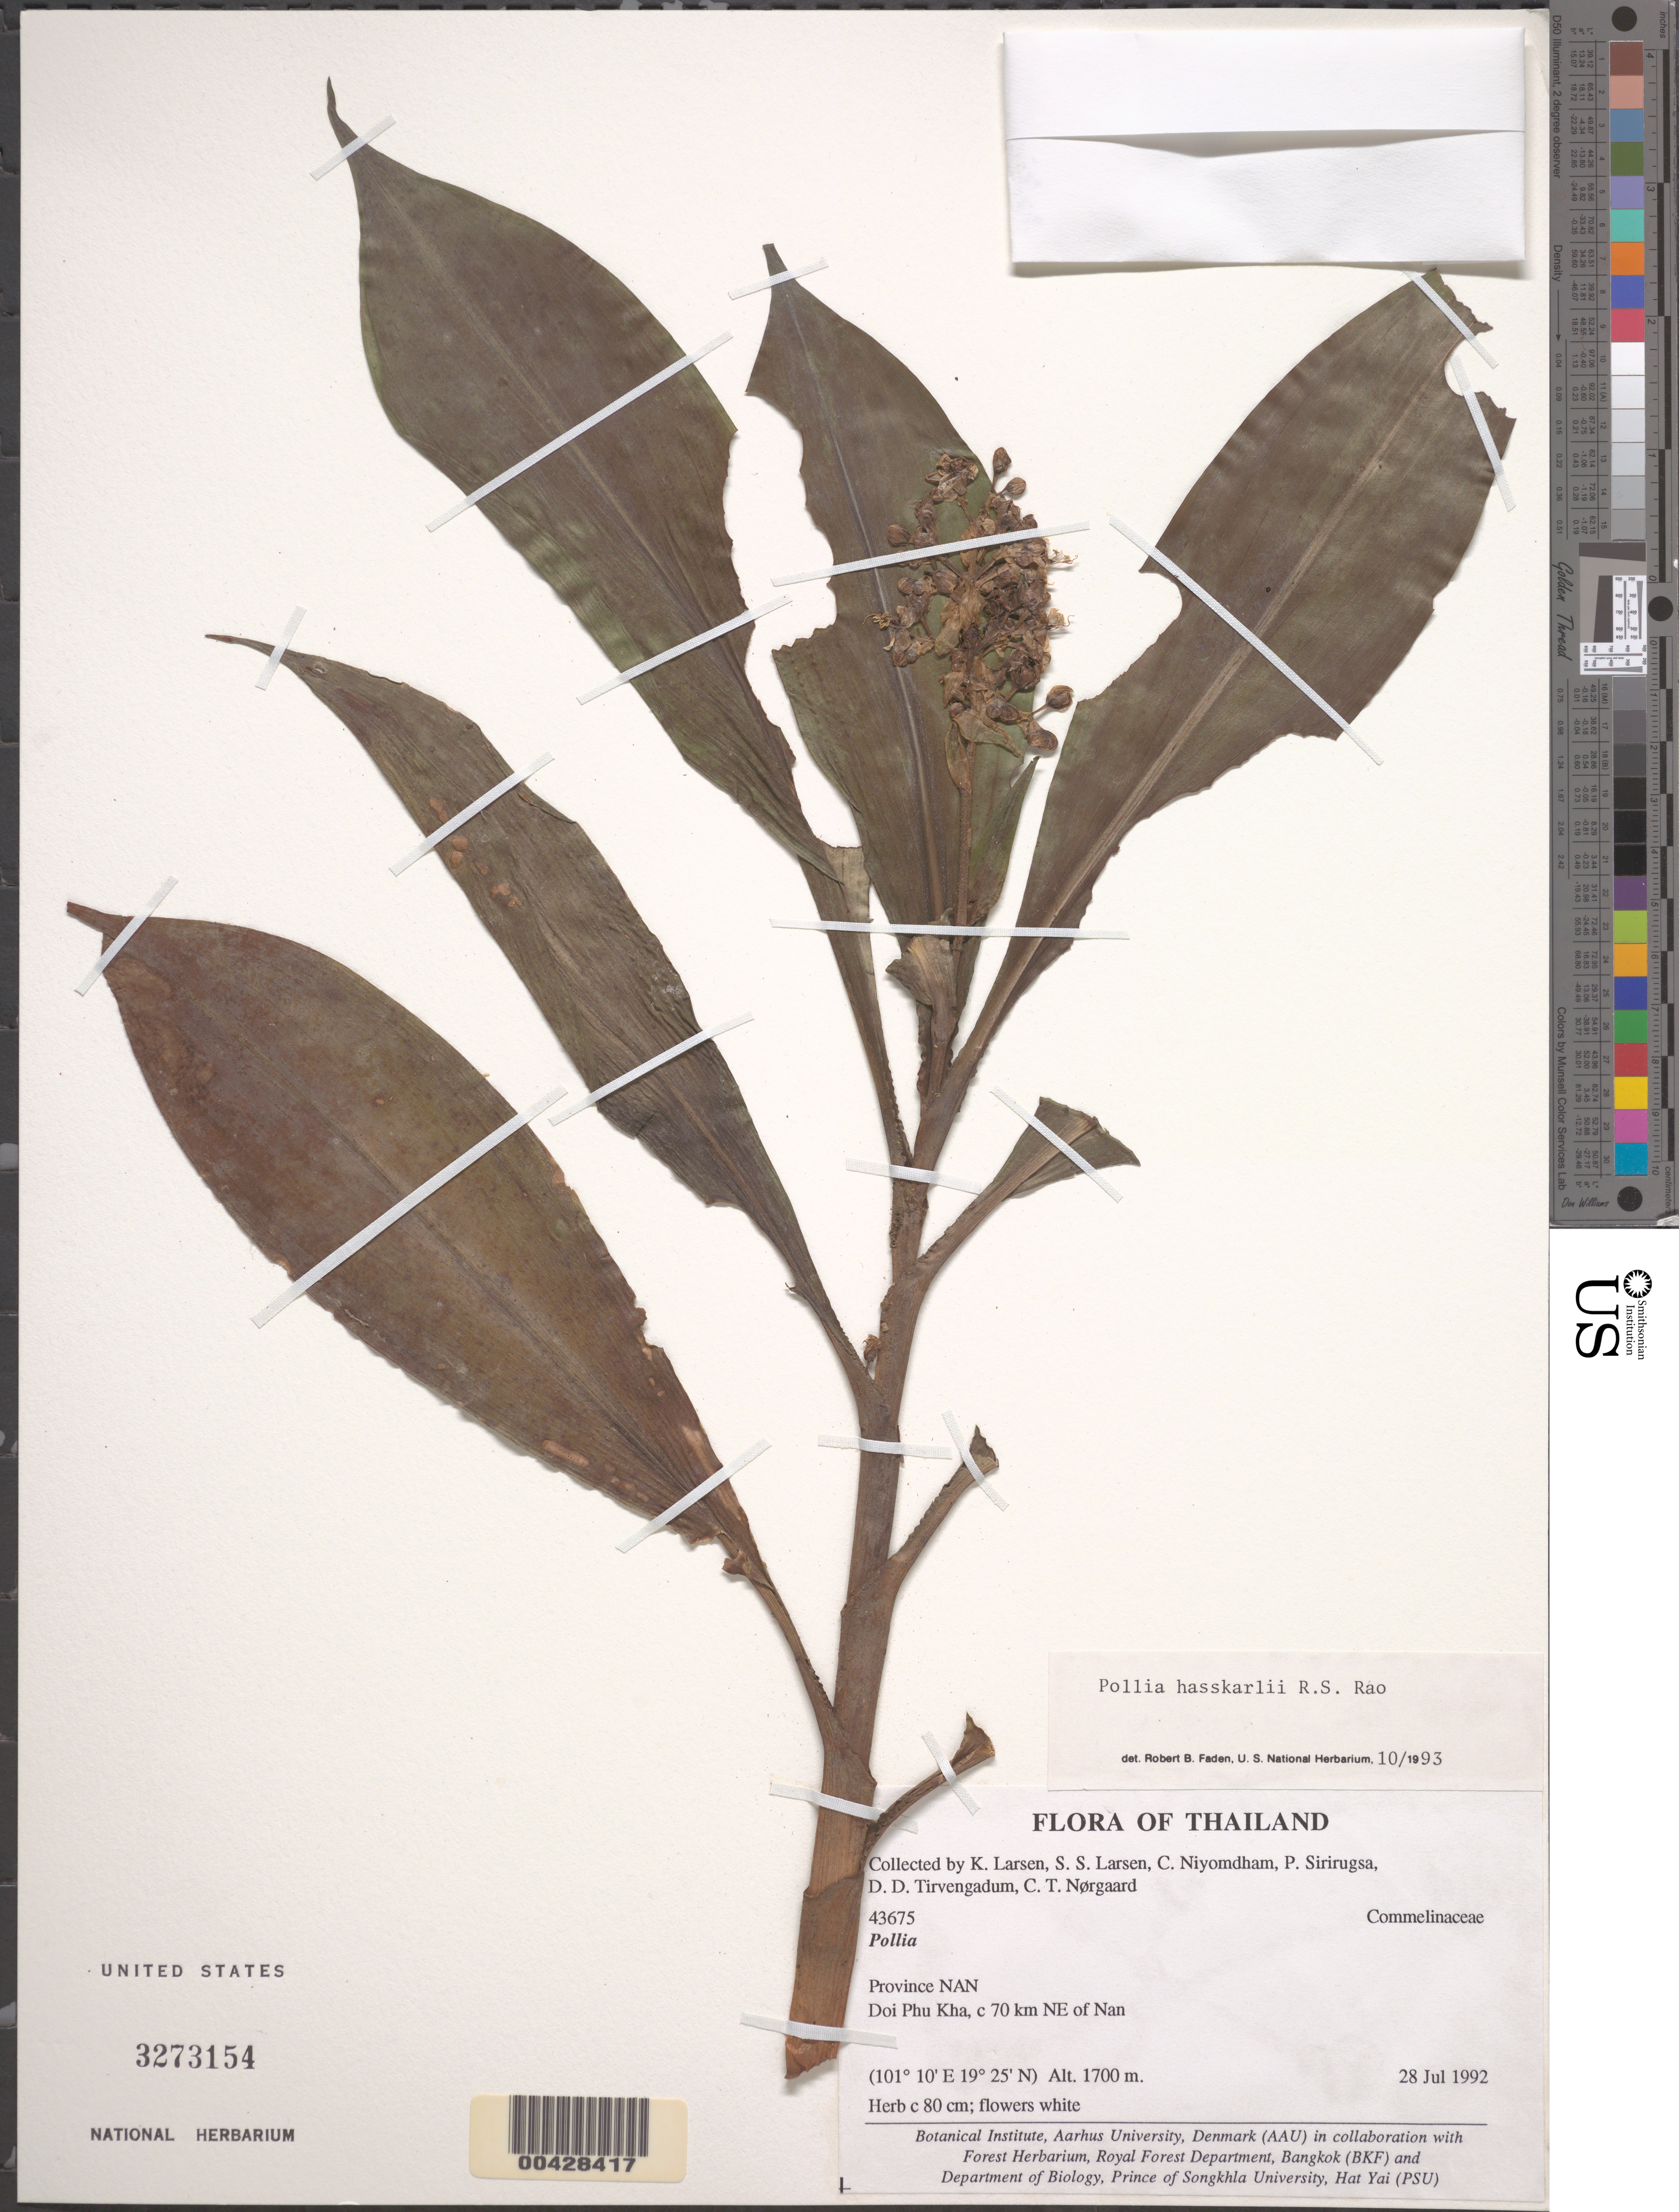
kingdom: Plantae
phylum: Tracheophyta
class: Liliopsida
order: Commelinales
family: Commelinaceae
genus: Pollia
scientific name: Pollia hasskarlii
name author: R.S. Rao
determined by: Faden, Robert B., (US), Smithsonian Institution - National Museum of Natural History (UNITED STATES)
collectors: K. Larsen, S. Larsen, C. Niyomdham, P. Sirirugsa, D. Tivengadum & C. Norgaard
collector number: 43675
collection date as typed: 28 Jul 1992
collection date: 1992-07-28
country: Thailand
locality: Nan, doi phu kha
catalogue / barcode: US 3273154